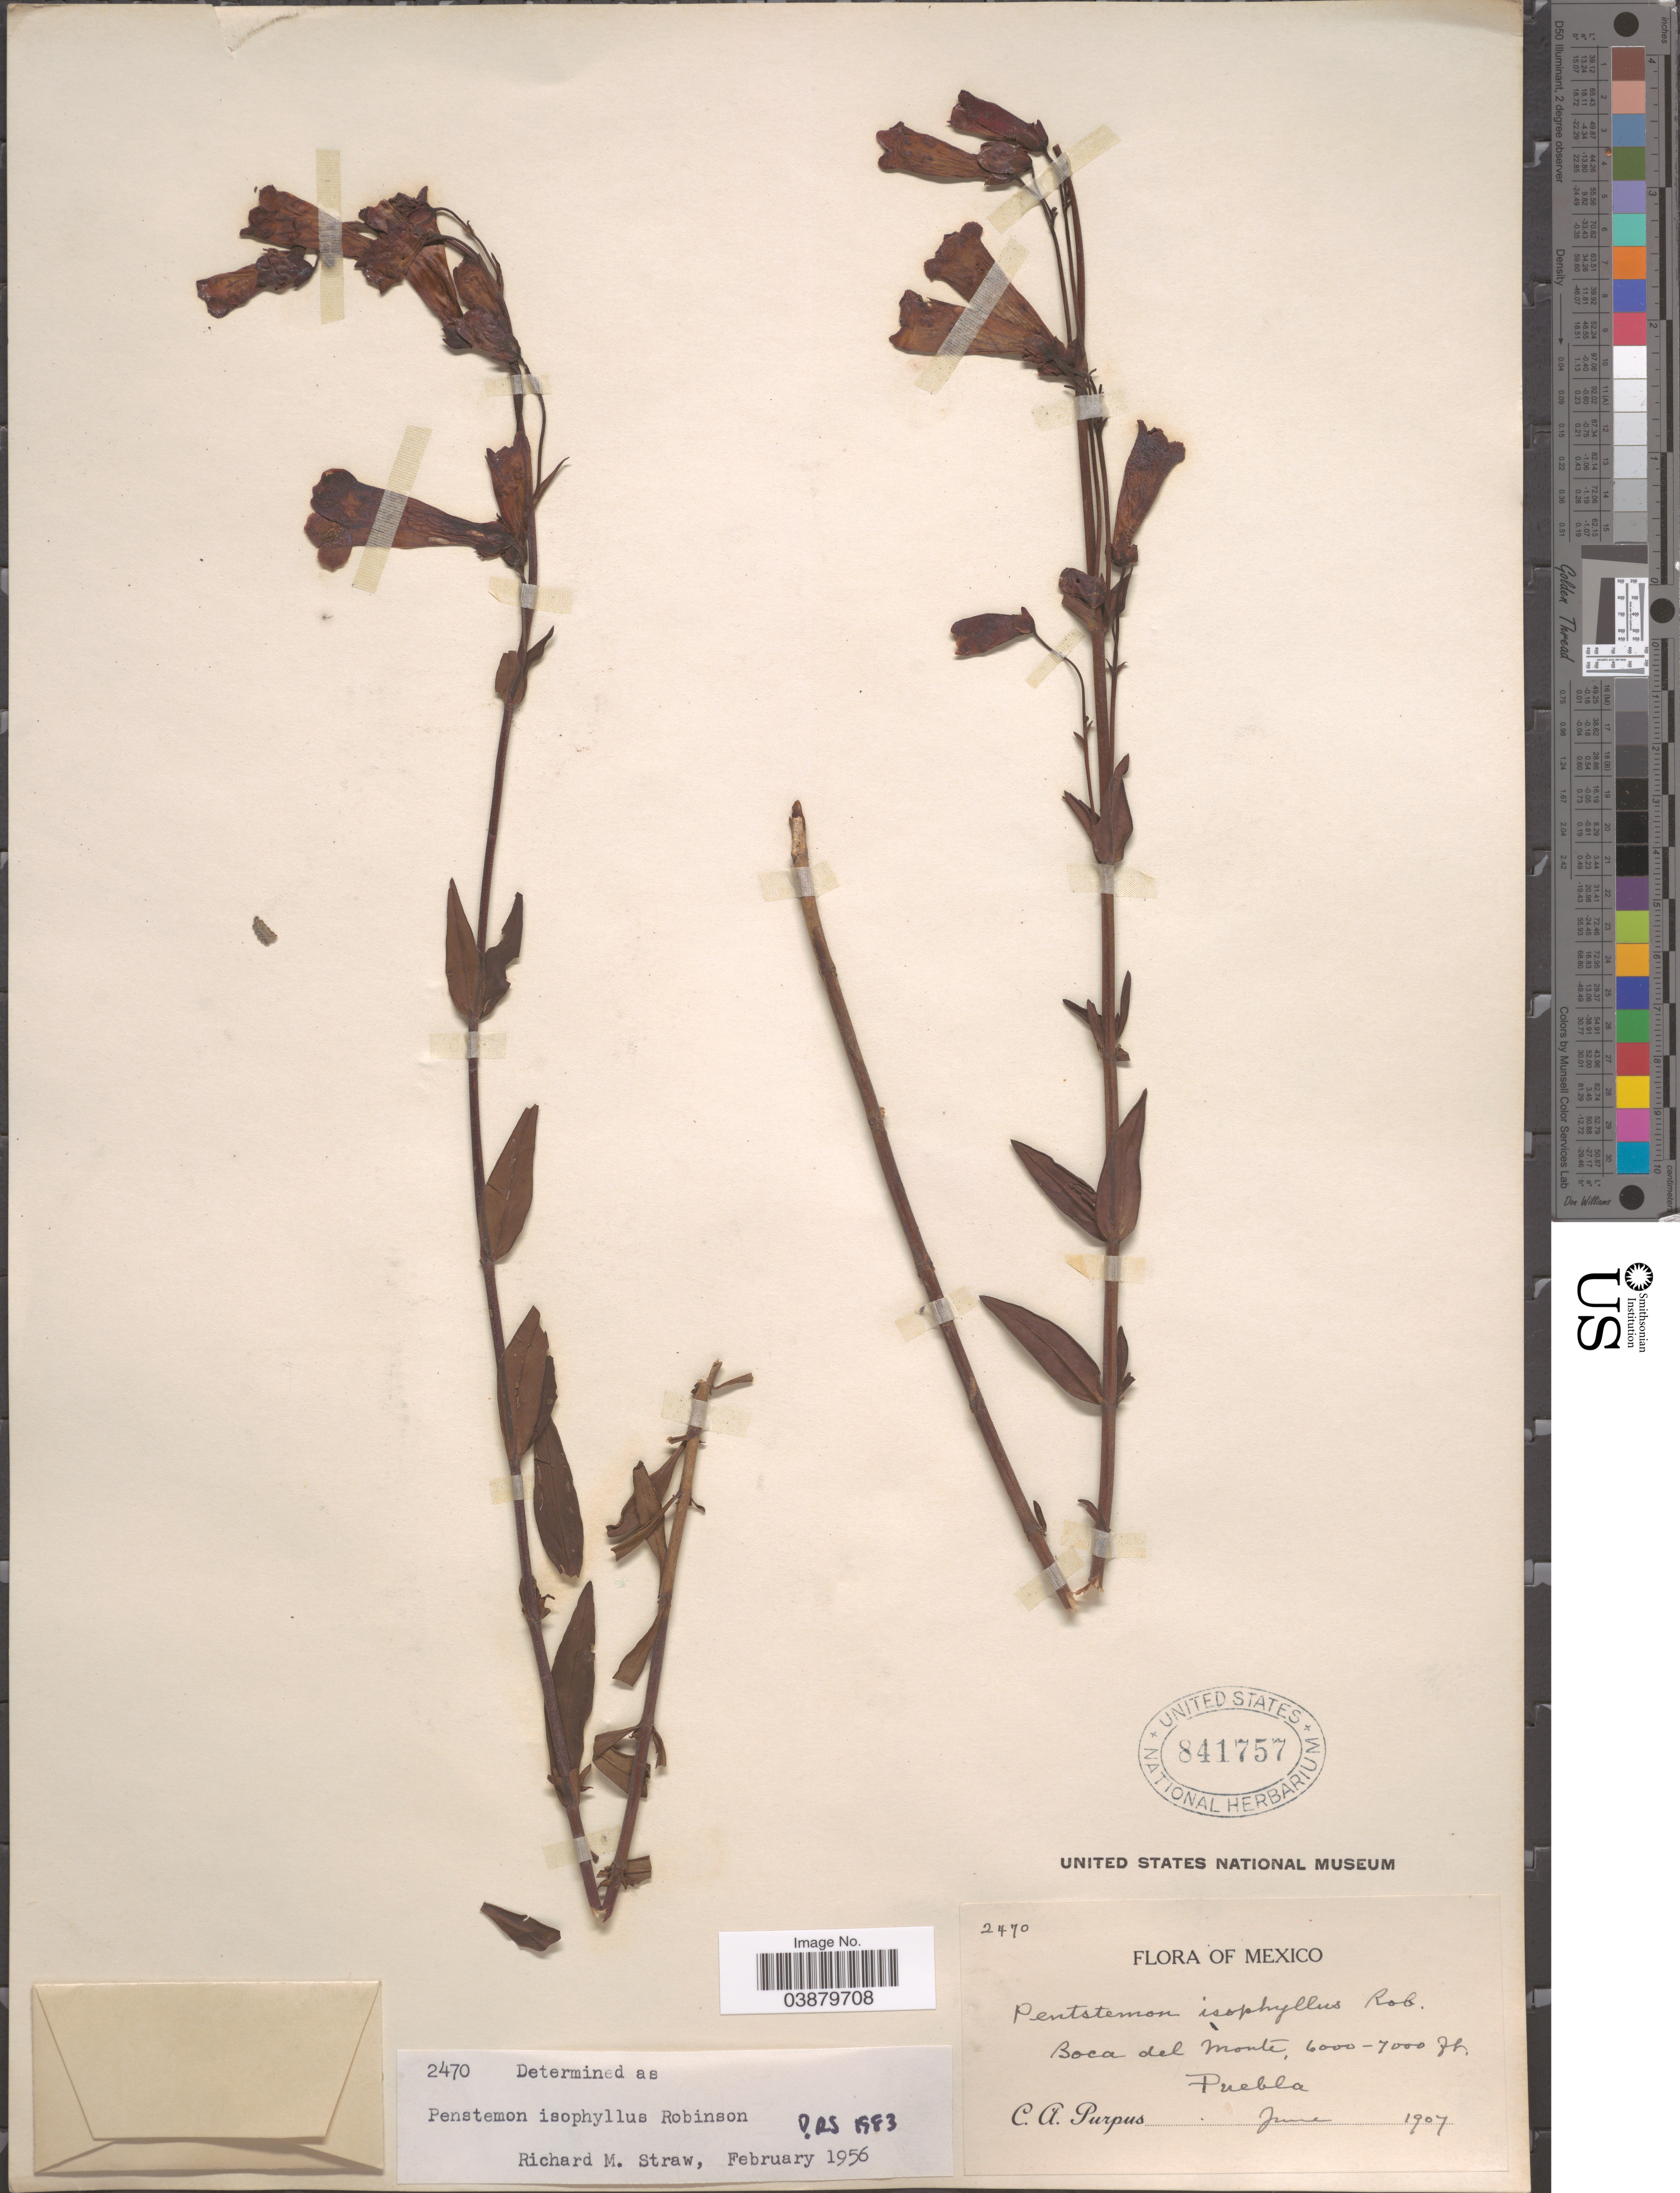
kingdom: Plantae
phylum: Tracheophyta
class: Magnoliopsida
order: Lamiales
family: Plantaginaceae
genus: Penstemon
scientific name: Penstemon isophyllus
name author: B.L. Rob.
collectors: C. A. Purpus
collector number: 2470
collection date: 1907-06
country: Mexico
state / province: Puebla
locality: Boca del Monte.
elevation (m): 1829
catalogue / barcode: US 841757